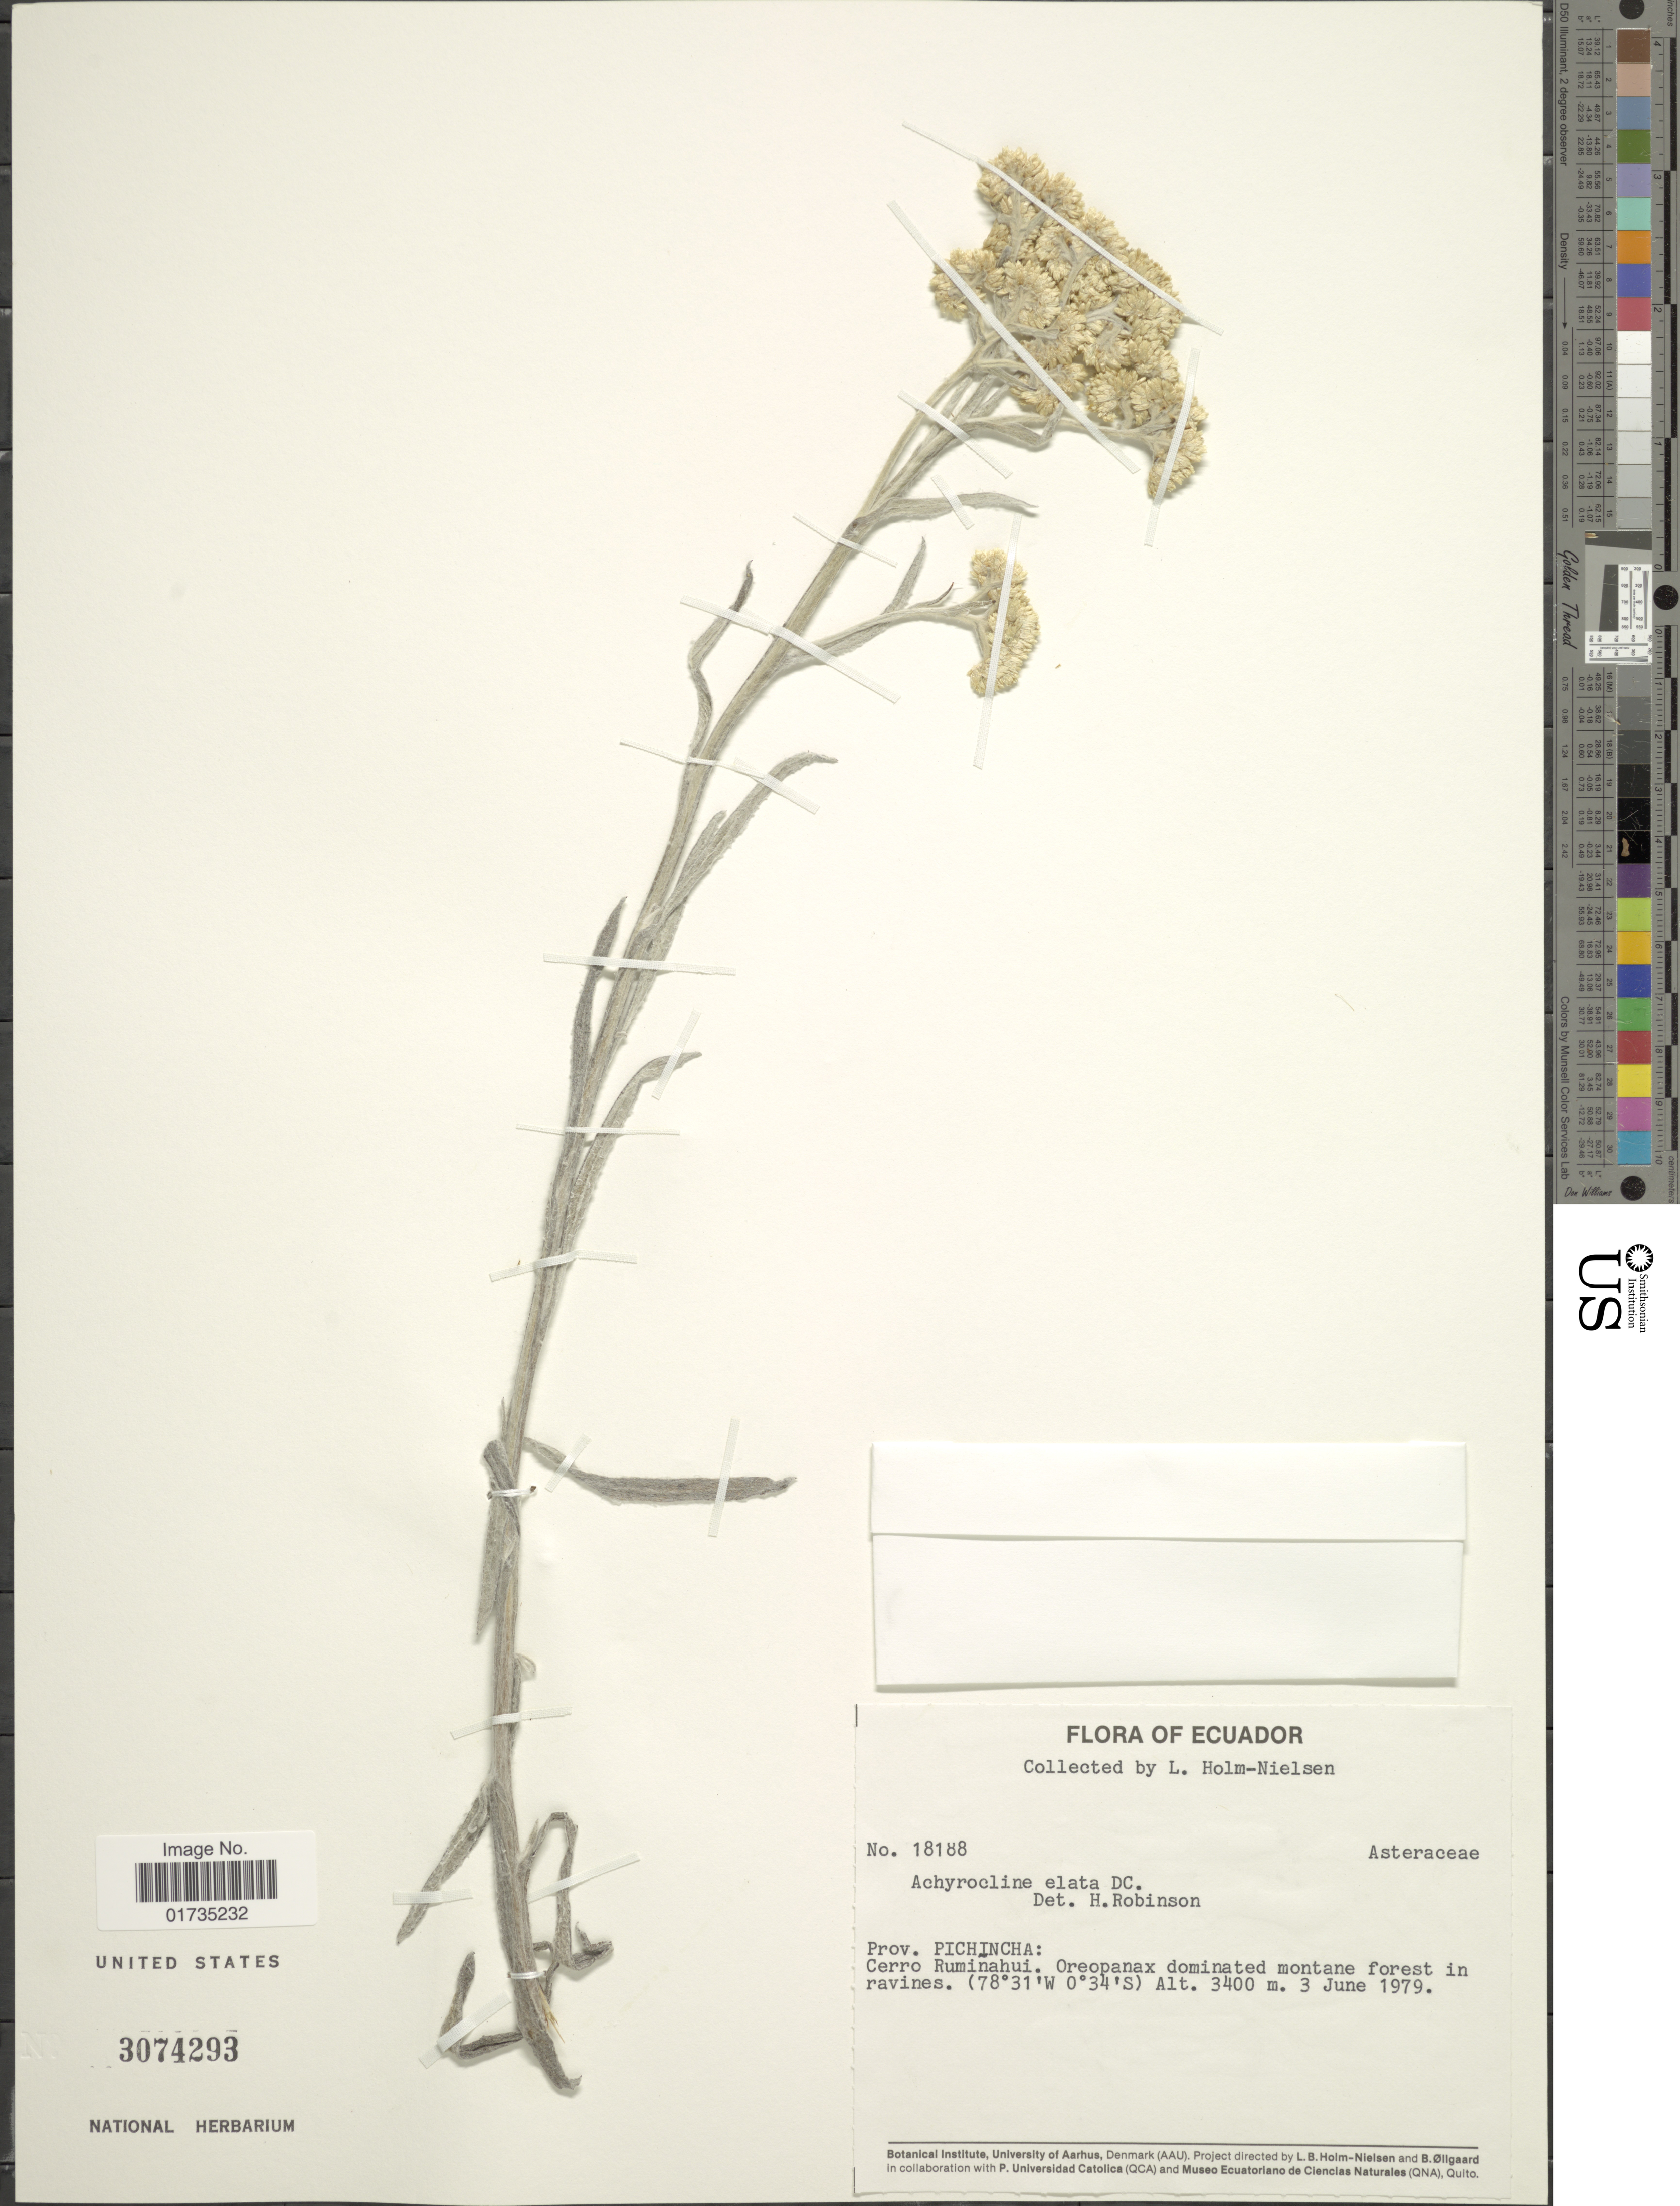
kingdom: Plantae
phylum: Tracheophyta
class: Magnoliopsida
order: Asterales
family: Asteraceae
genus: Achyrocline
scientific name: Achyrocline alata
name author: (Kunth) DC.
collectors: L. B. Holm-Nielsen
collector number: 18188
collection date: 1979-06-03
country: Ecuador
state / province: Pichincha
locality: Ecuador. Prov. Pichincha: Cerro Ruminanhui.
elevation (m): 3400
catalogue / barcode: US 3074293